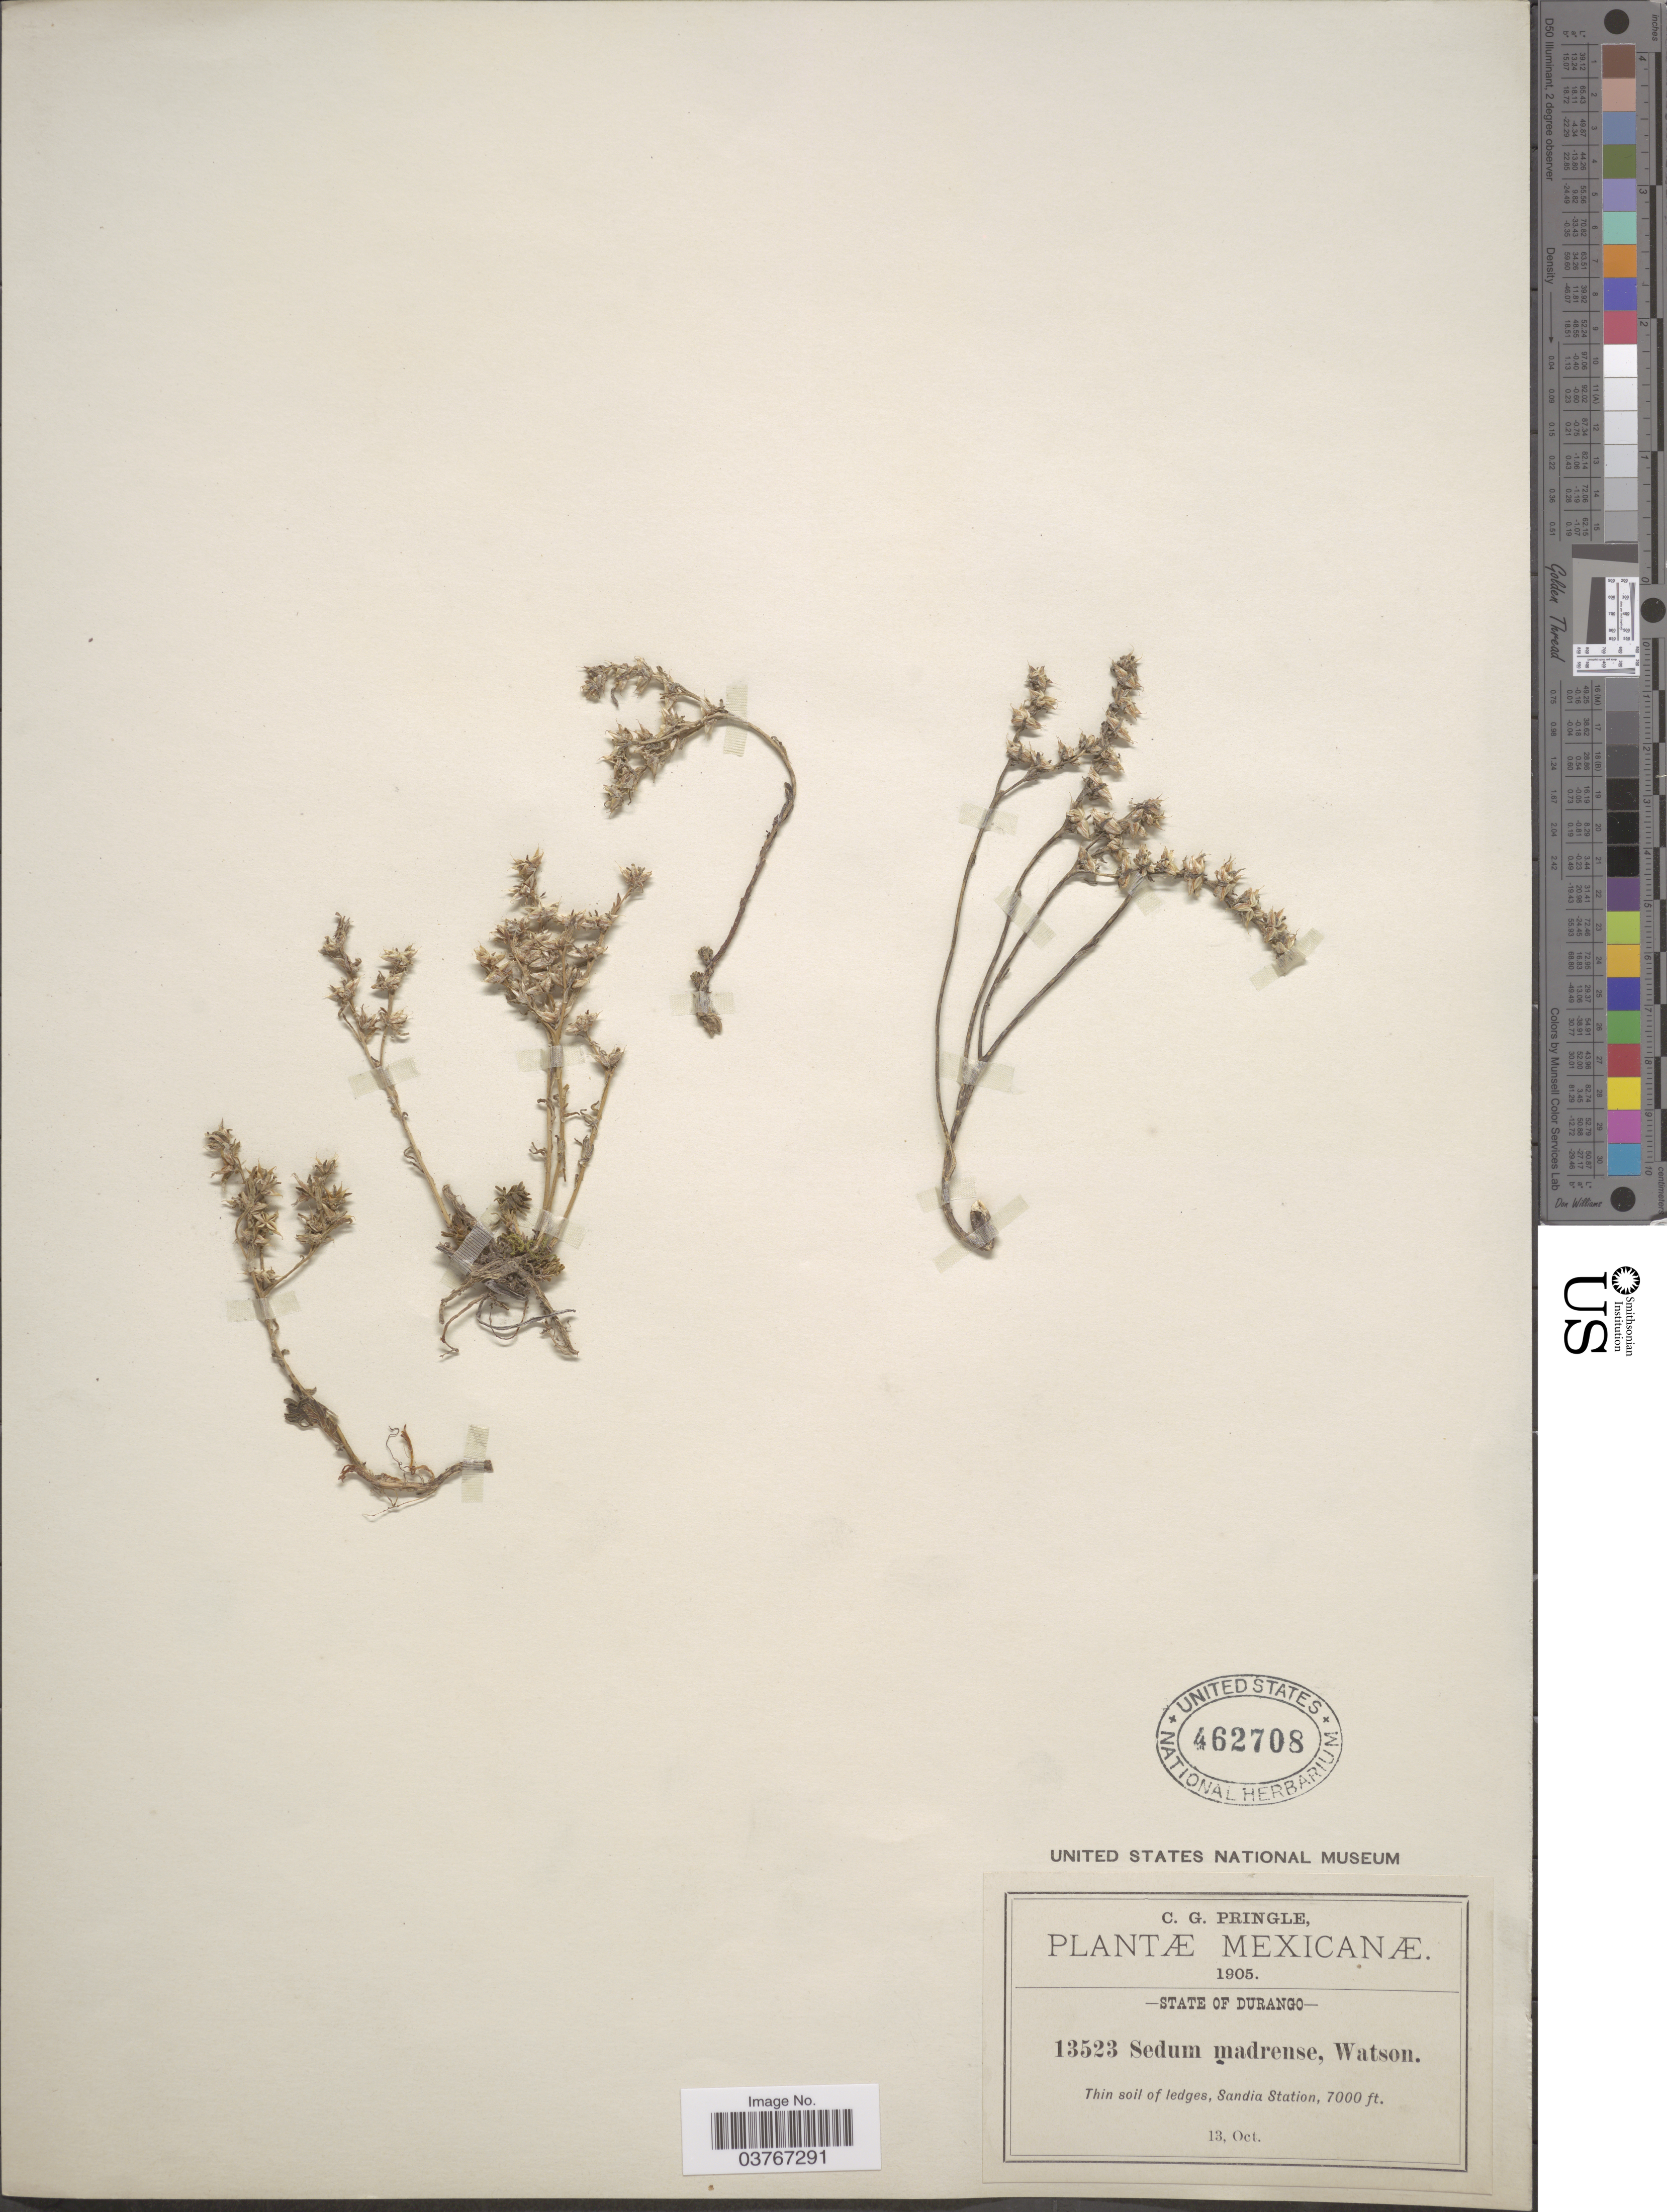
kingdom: Plantae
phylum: Tracheophyta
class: Magnoliopsida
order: Saxifragales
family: Crassulaceae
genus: Sedum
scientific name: Sedum madrense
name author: S. Watson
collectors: C. G. Pringle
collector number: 13523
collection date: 1905-10-13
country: Mexico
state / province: Durango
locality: State of Durango. Thin soil of ledges, Sandia Station.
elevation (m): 2134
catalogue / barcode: US 462708